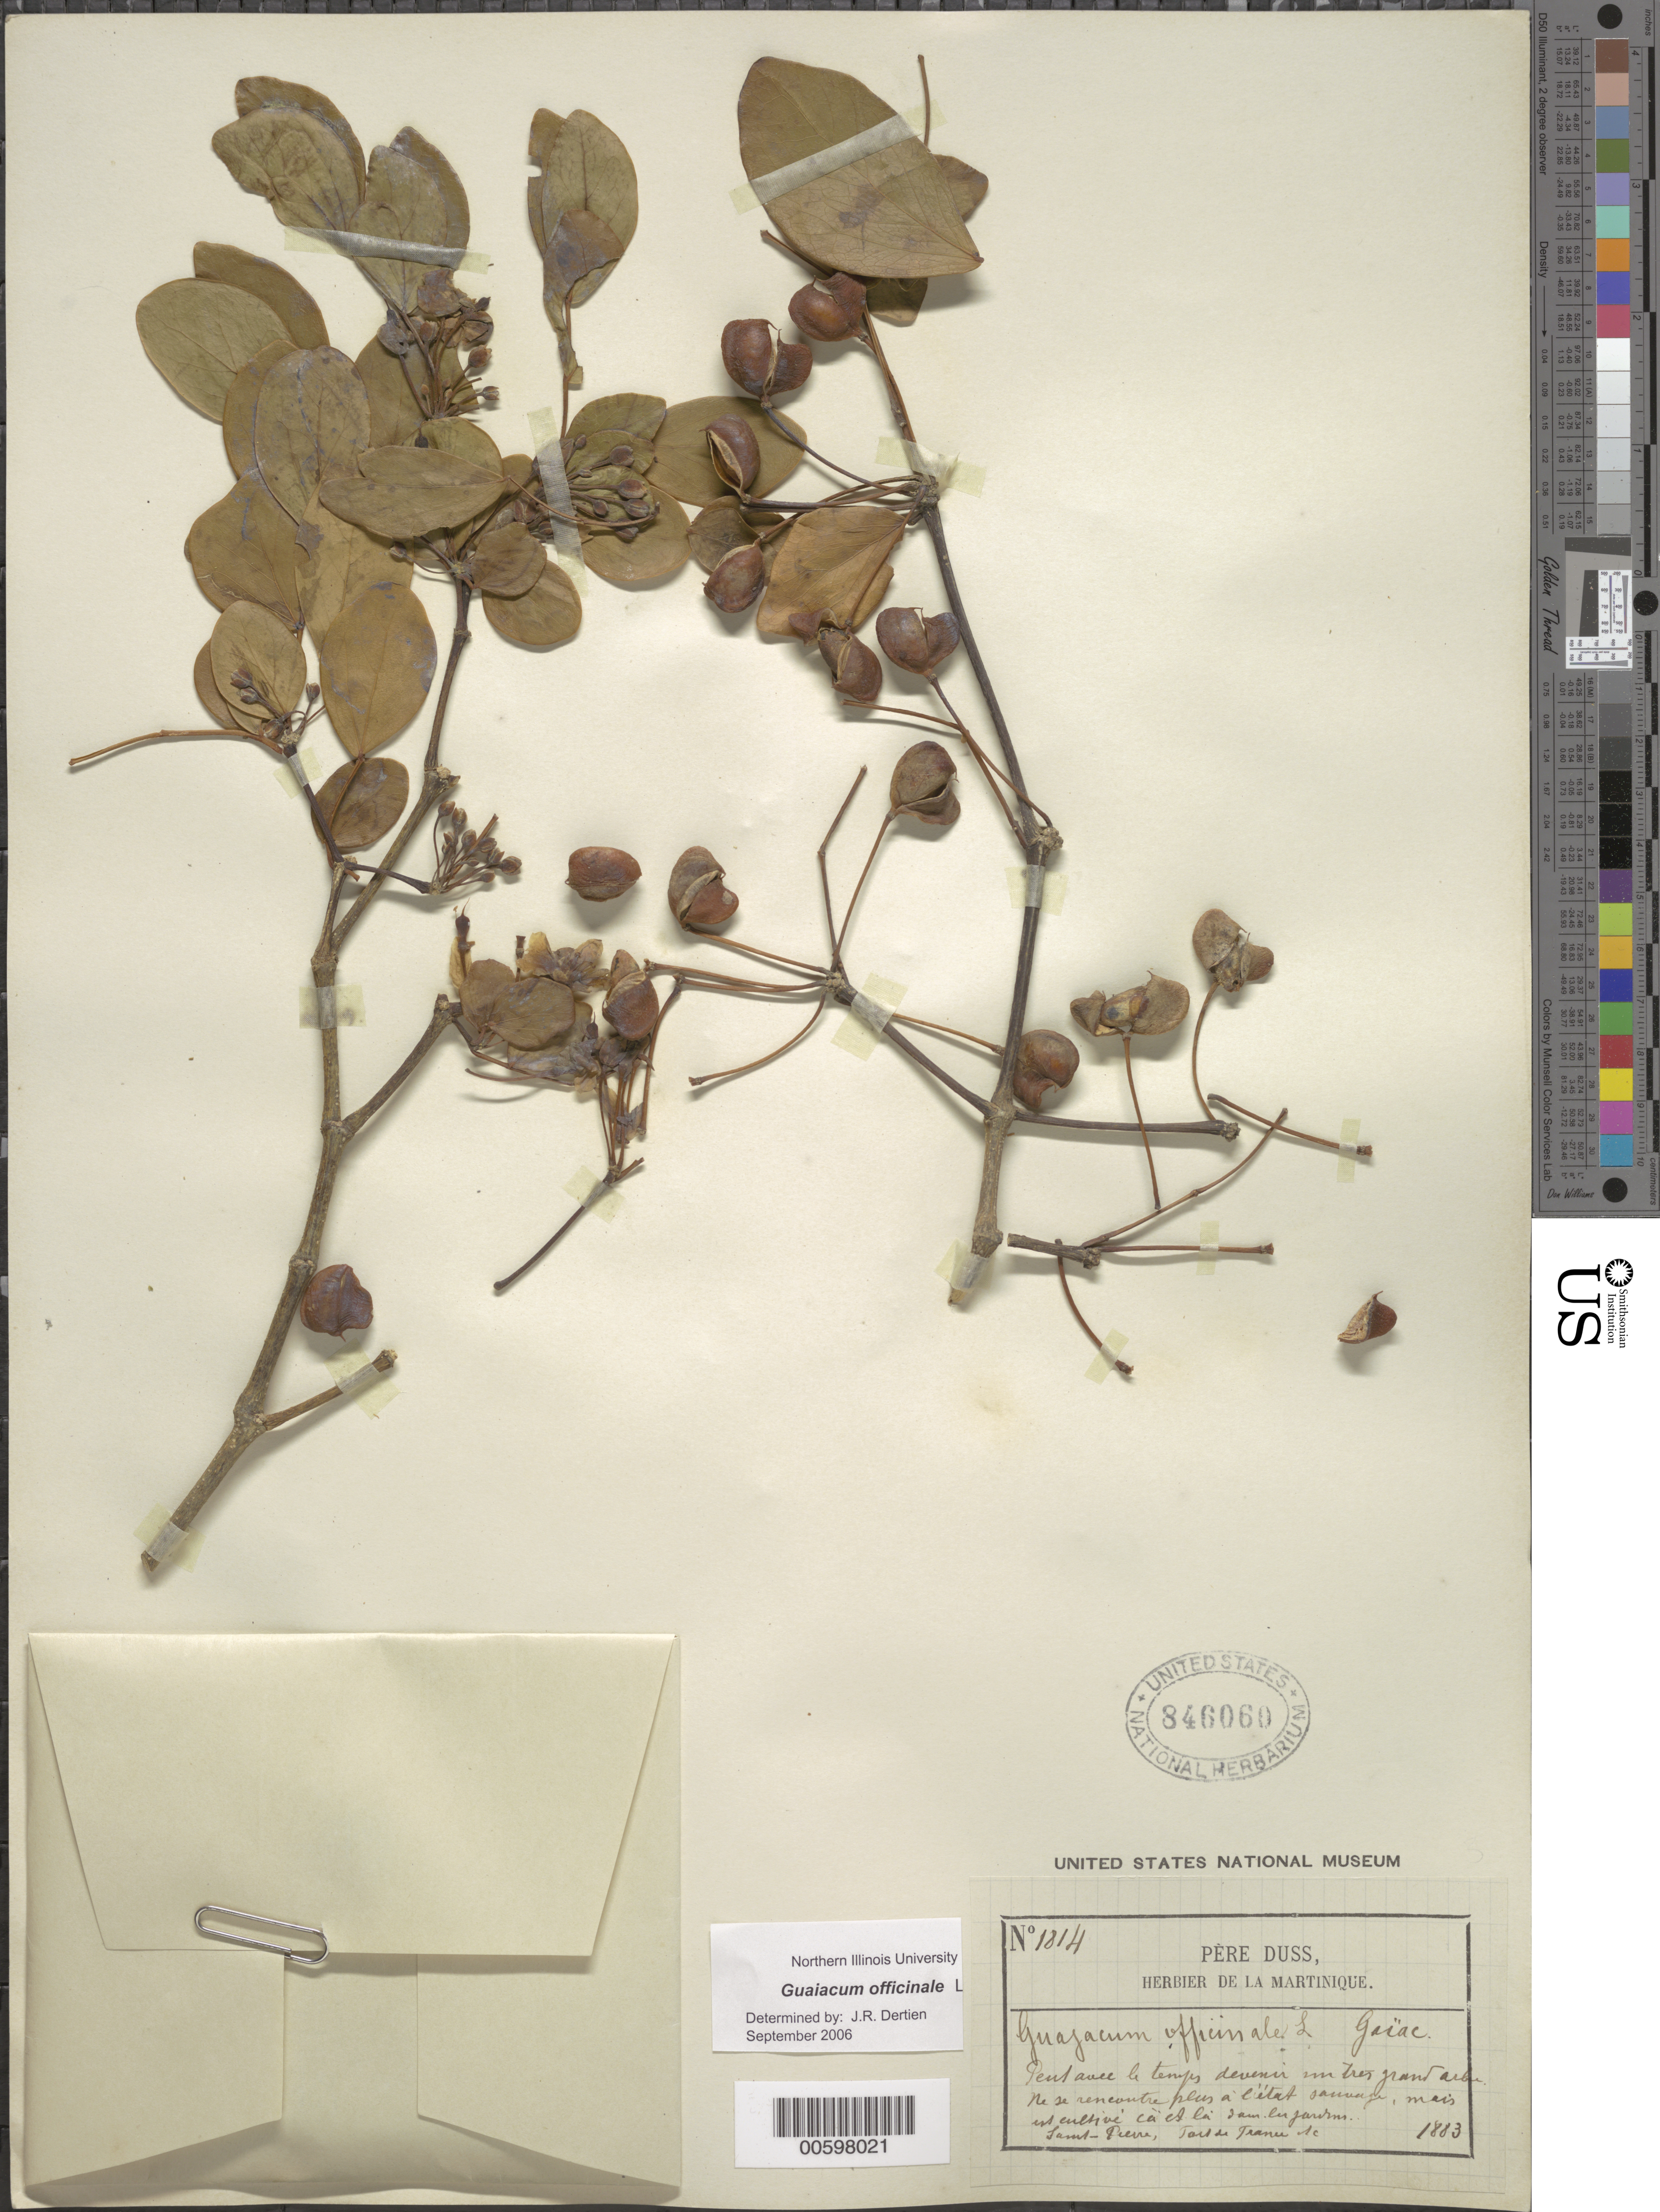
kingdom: Plantae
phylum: Tracheophyta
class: Magnoliopsida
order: Zygophyllales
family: Zygophyllaceae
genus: Guaiacum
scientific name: Guaiacum officinale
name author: L.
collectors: Père Duss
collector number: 1814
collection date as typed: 1883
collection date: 1883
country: Martinique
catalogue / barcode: US 846060